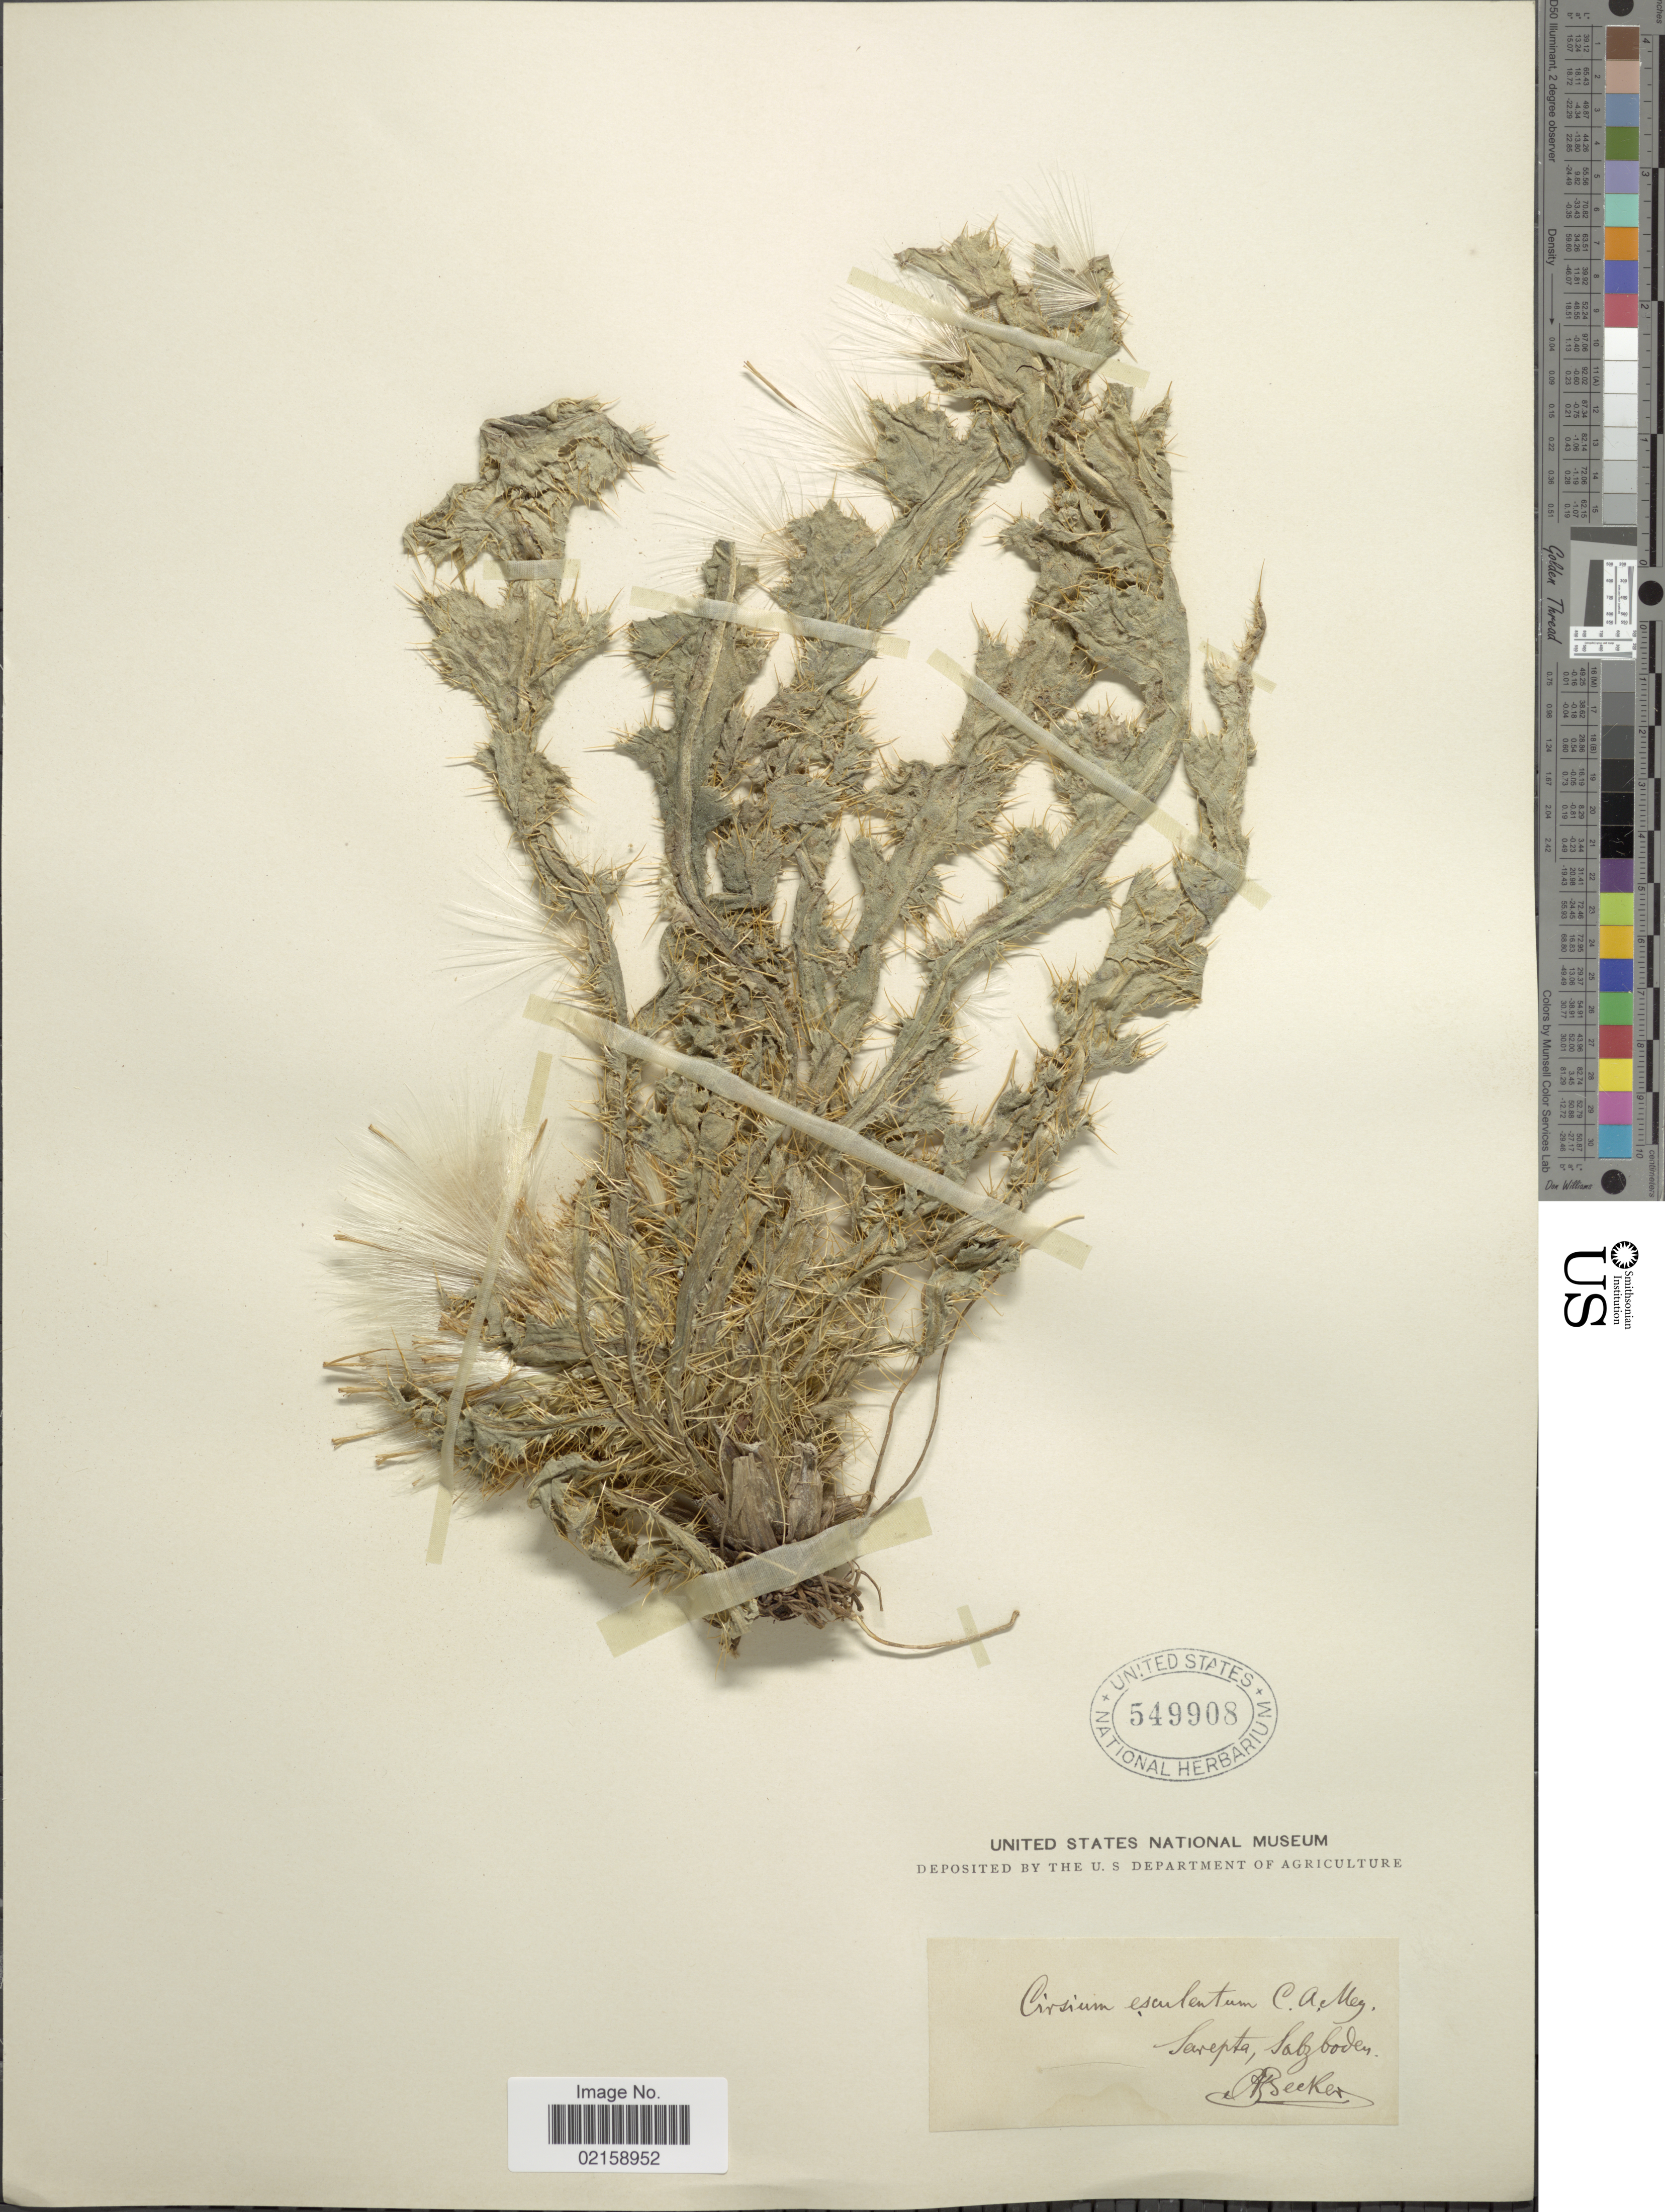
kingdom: Plantae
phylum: Tracheophyta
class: Magnoliopsida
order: Asterales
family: Asteraceae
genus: Cirsium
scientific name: Cirsium esculentum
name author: (Siev.) C.A. Mey.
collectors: A. Becker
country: Russian Federation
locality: Sorepta, Salzboden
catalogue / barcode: US 549908